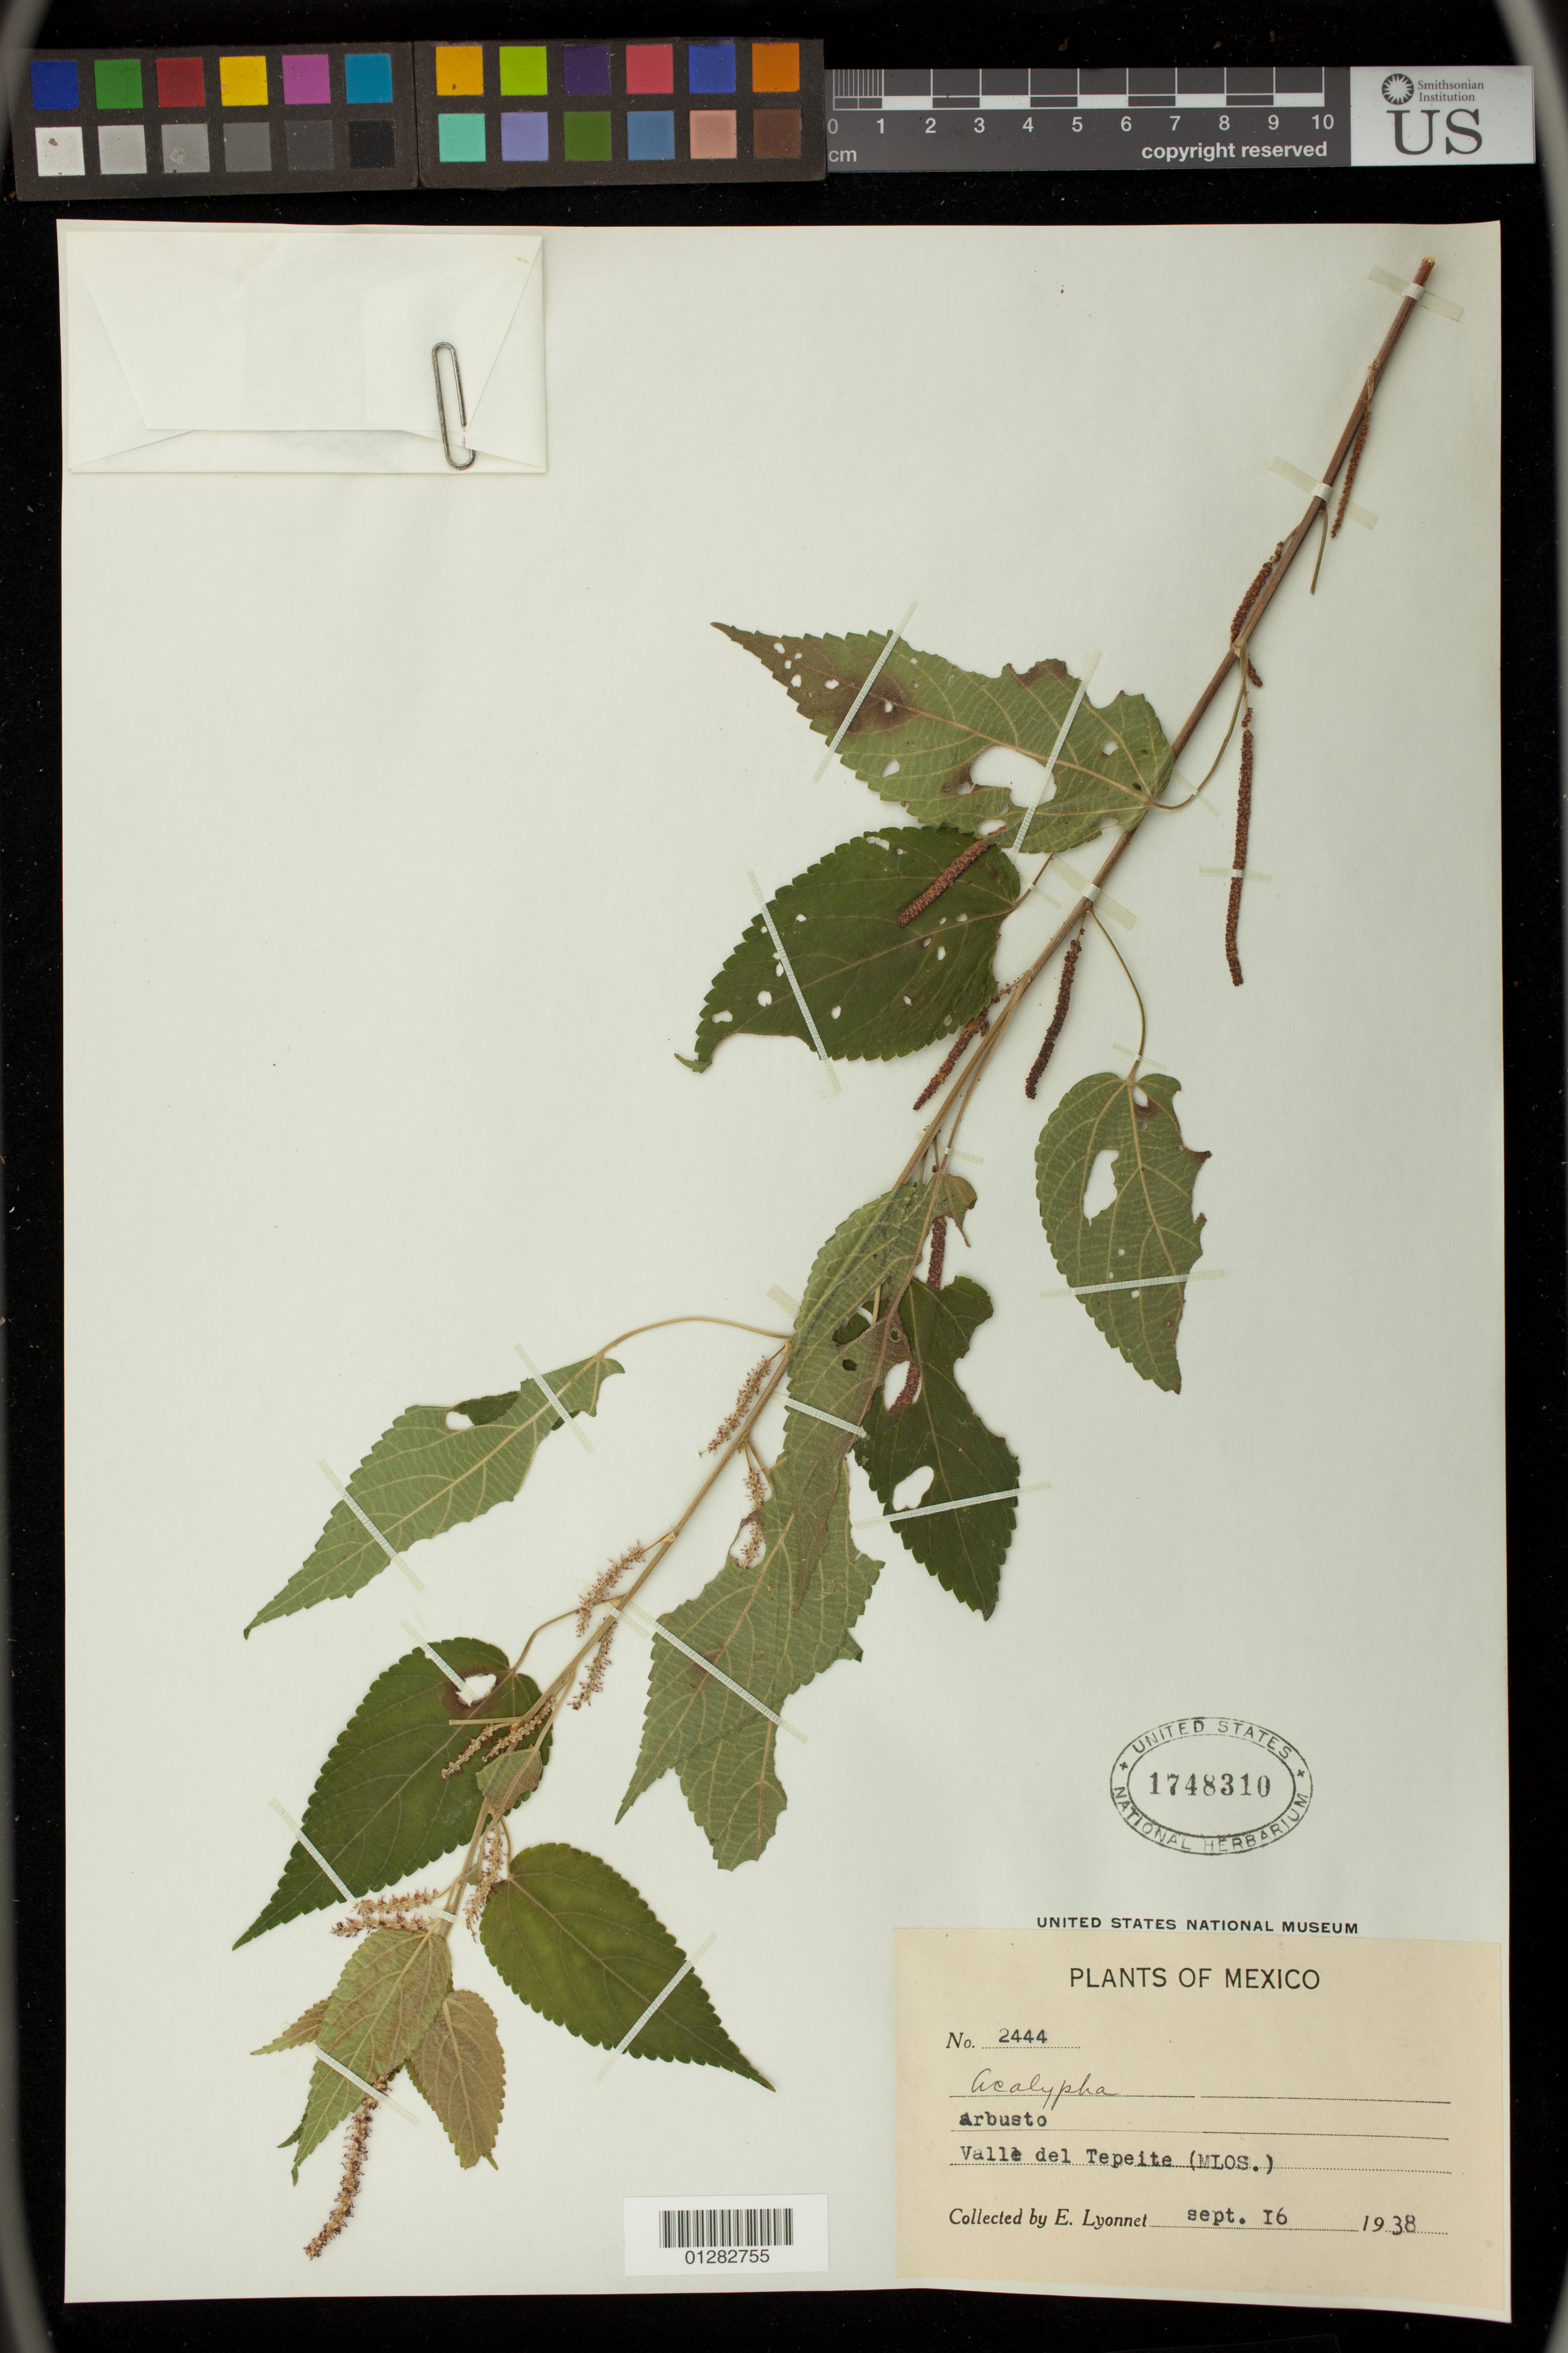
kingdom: Plantae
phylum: Tracheophyta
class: Magnoliopsida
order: Malpighiales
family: Euphorbiaceae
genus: Acalypha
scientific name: Acalypha sp.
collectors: E. Lyonnet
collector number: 2444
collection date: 1938-09-16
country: Mexico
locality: Valle del Tepeita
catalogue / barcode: US 1748310